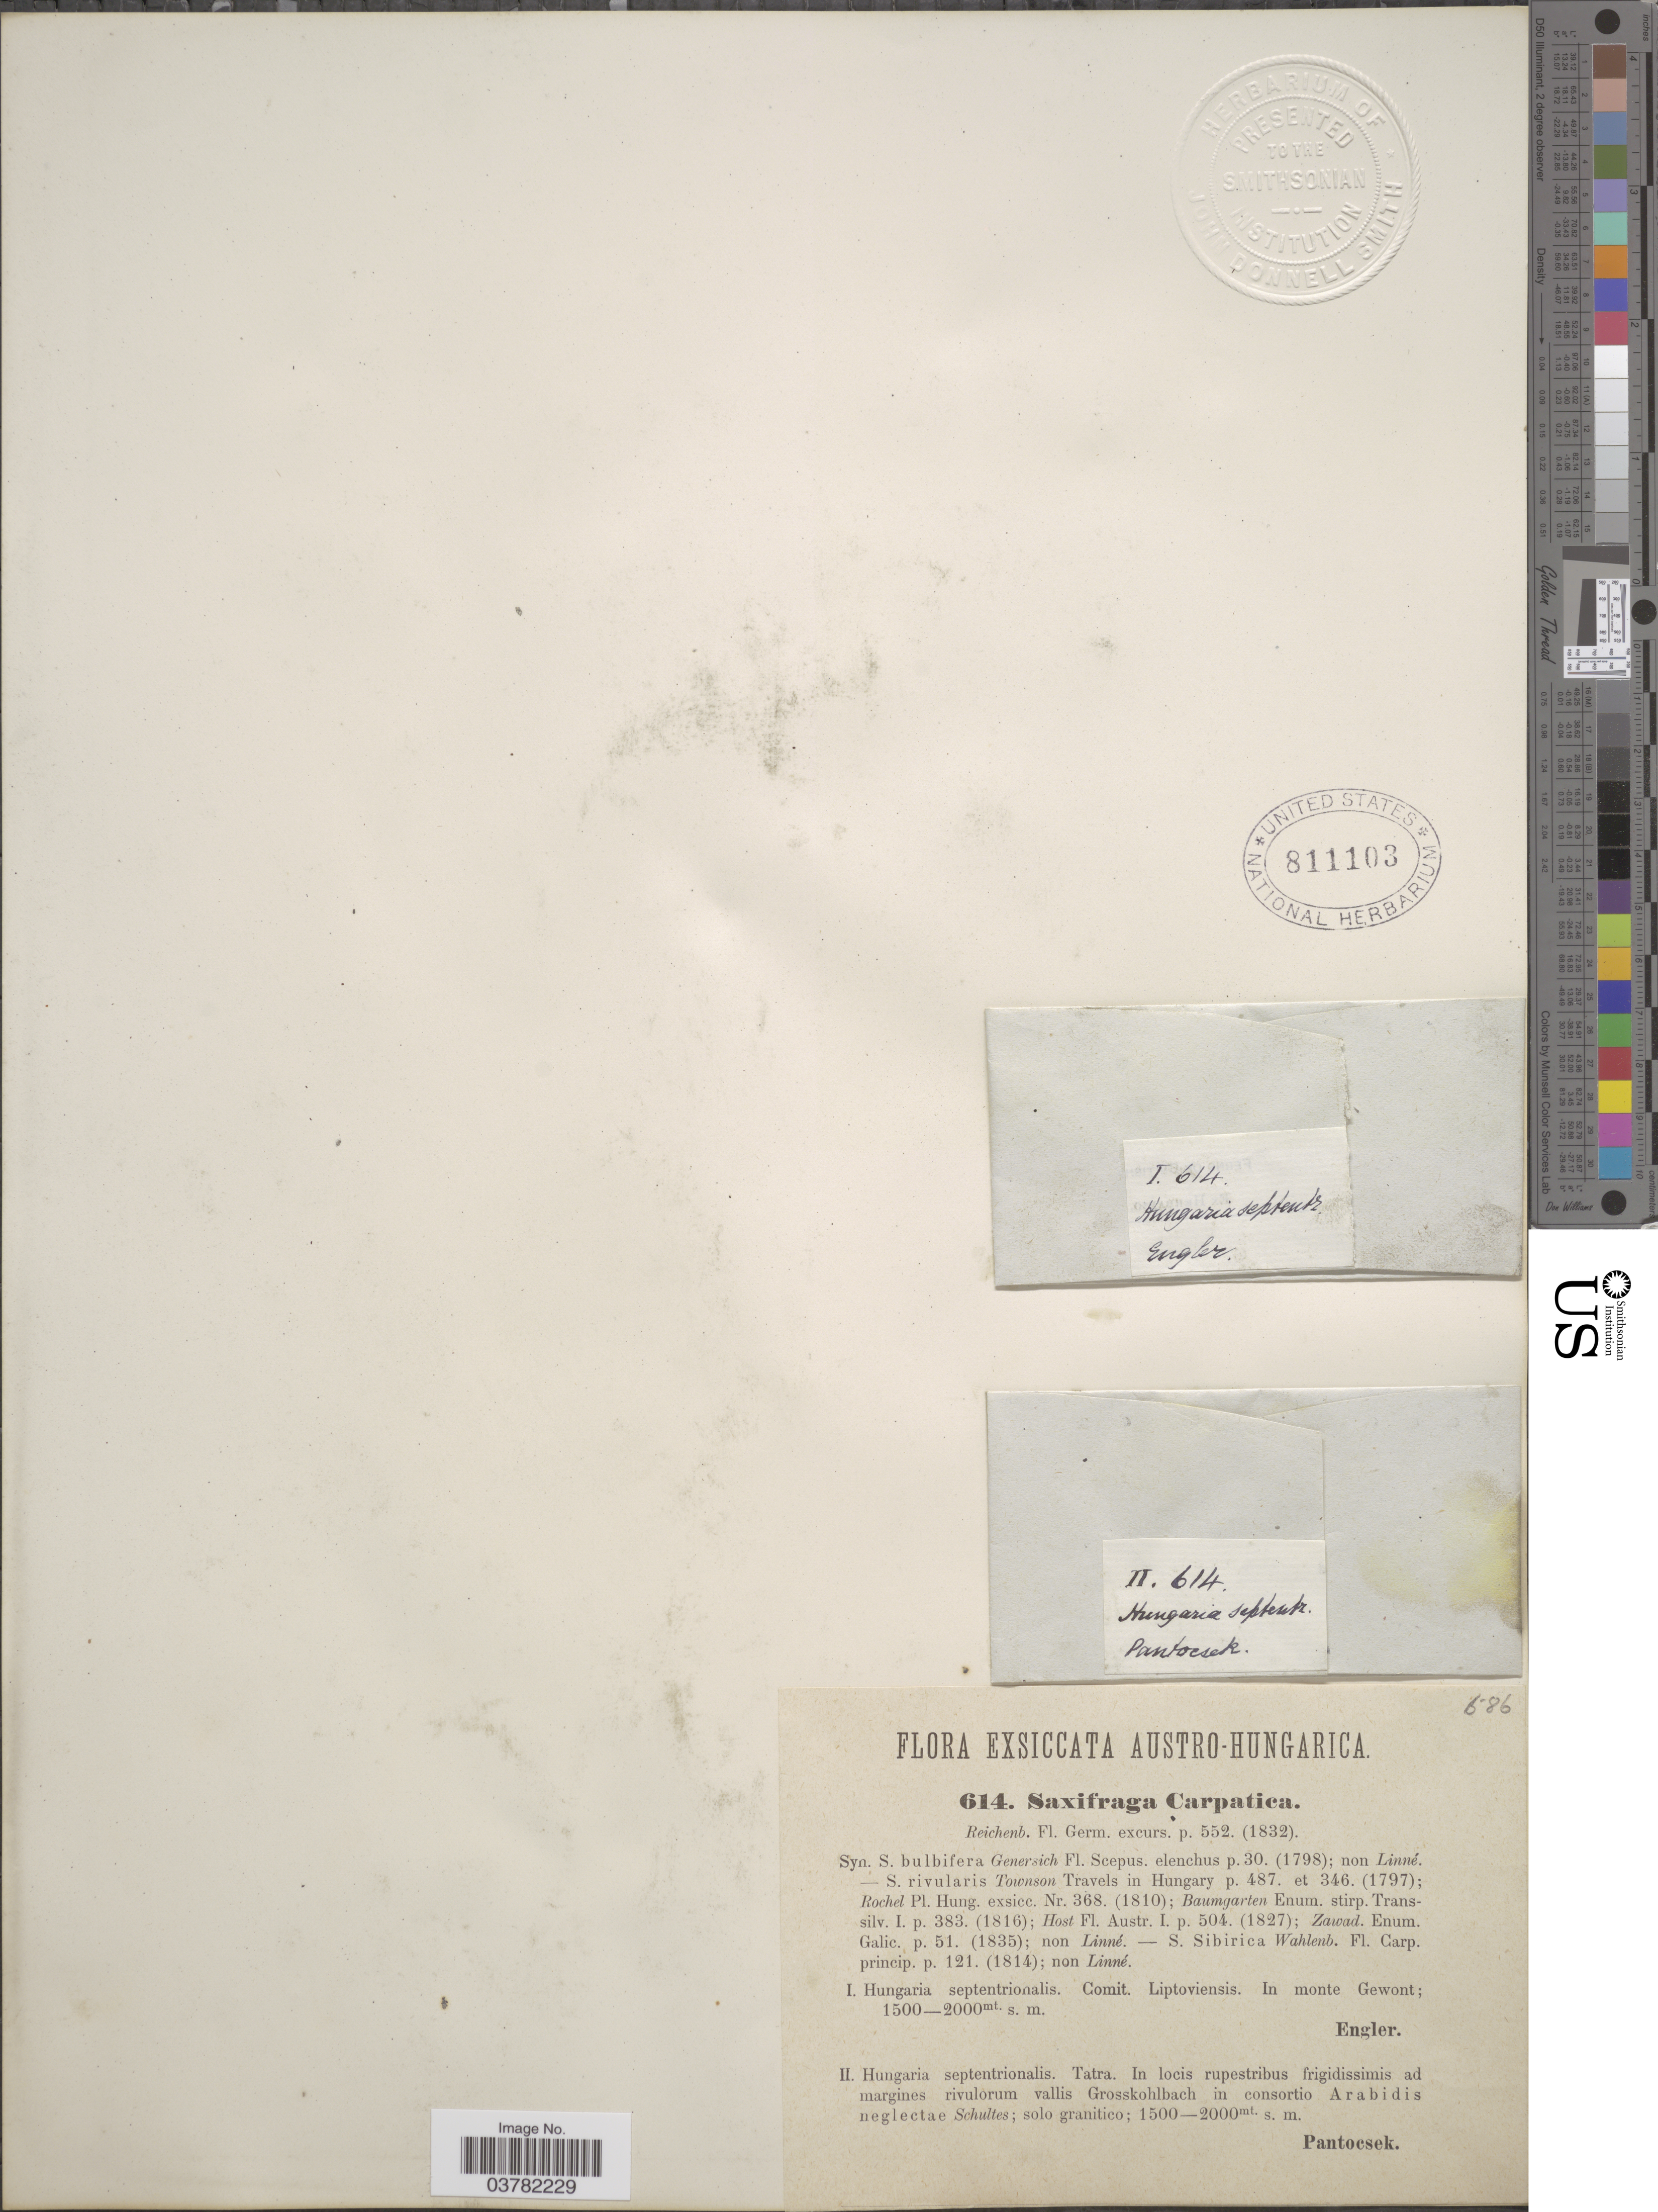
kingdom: Plantae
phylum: Tracheophyta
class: Magnoliopsida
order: Saxifragales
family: Saxifragaceae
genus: Saxifraga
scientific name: Saxifraga carpatica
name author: Sternb.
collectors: Engler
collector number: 614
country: Poland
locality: Austro-Hungarica. Hungaria septentrionalis. Comit. Liptoviensis. In monte Gewont.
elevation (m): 1500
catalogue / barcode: US 811103